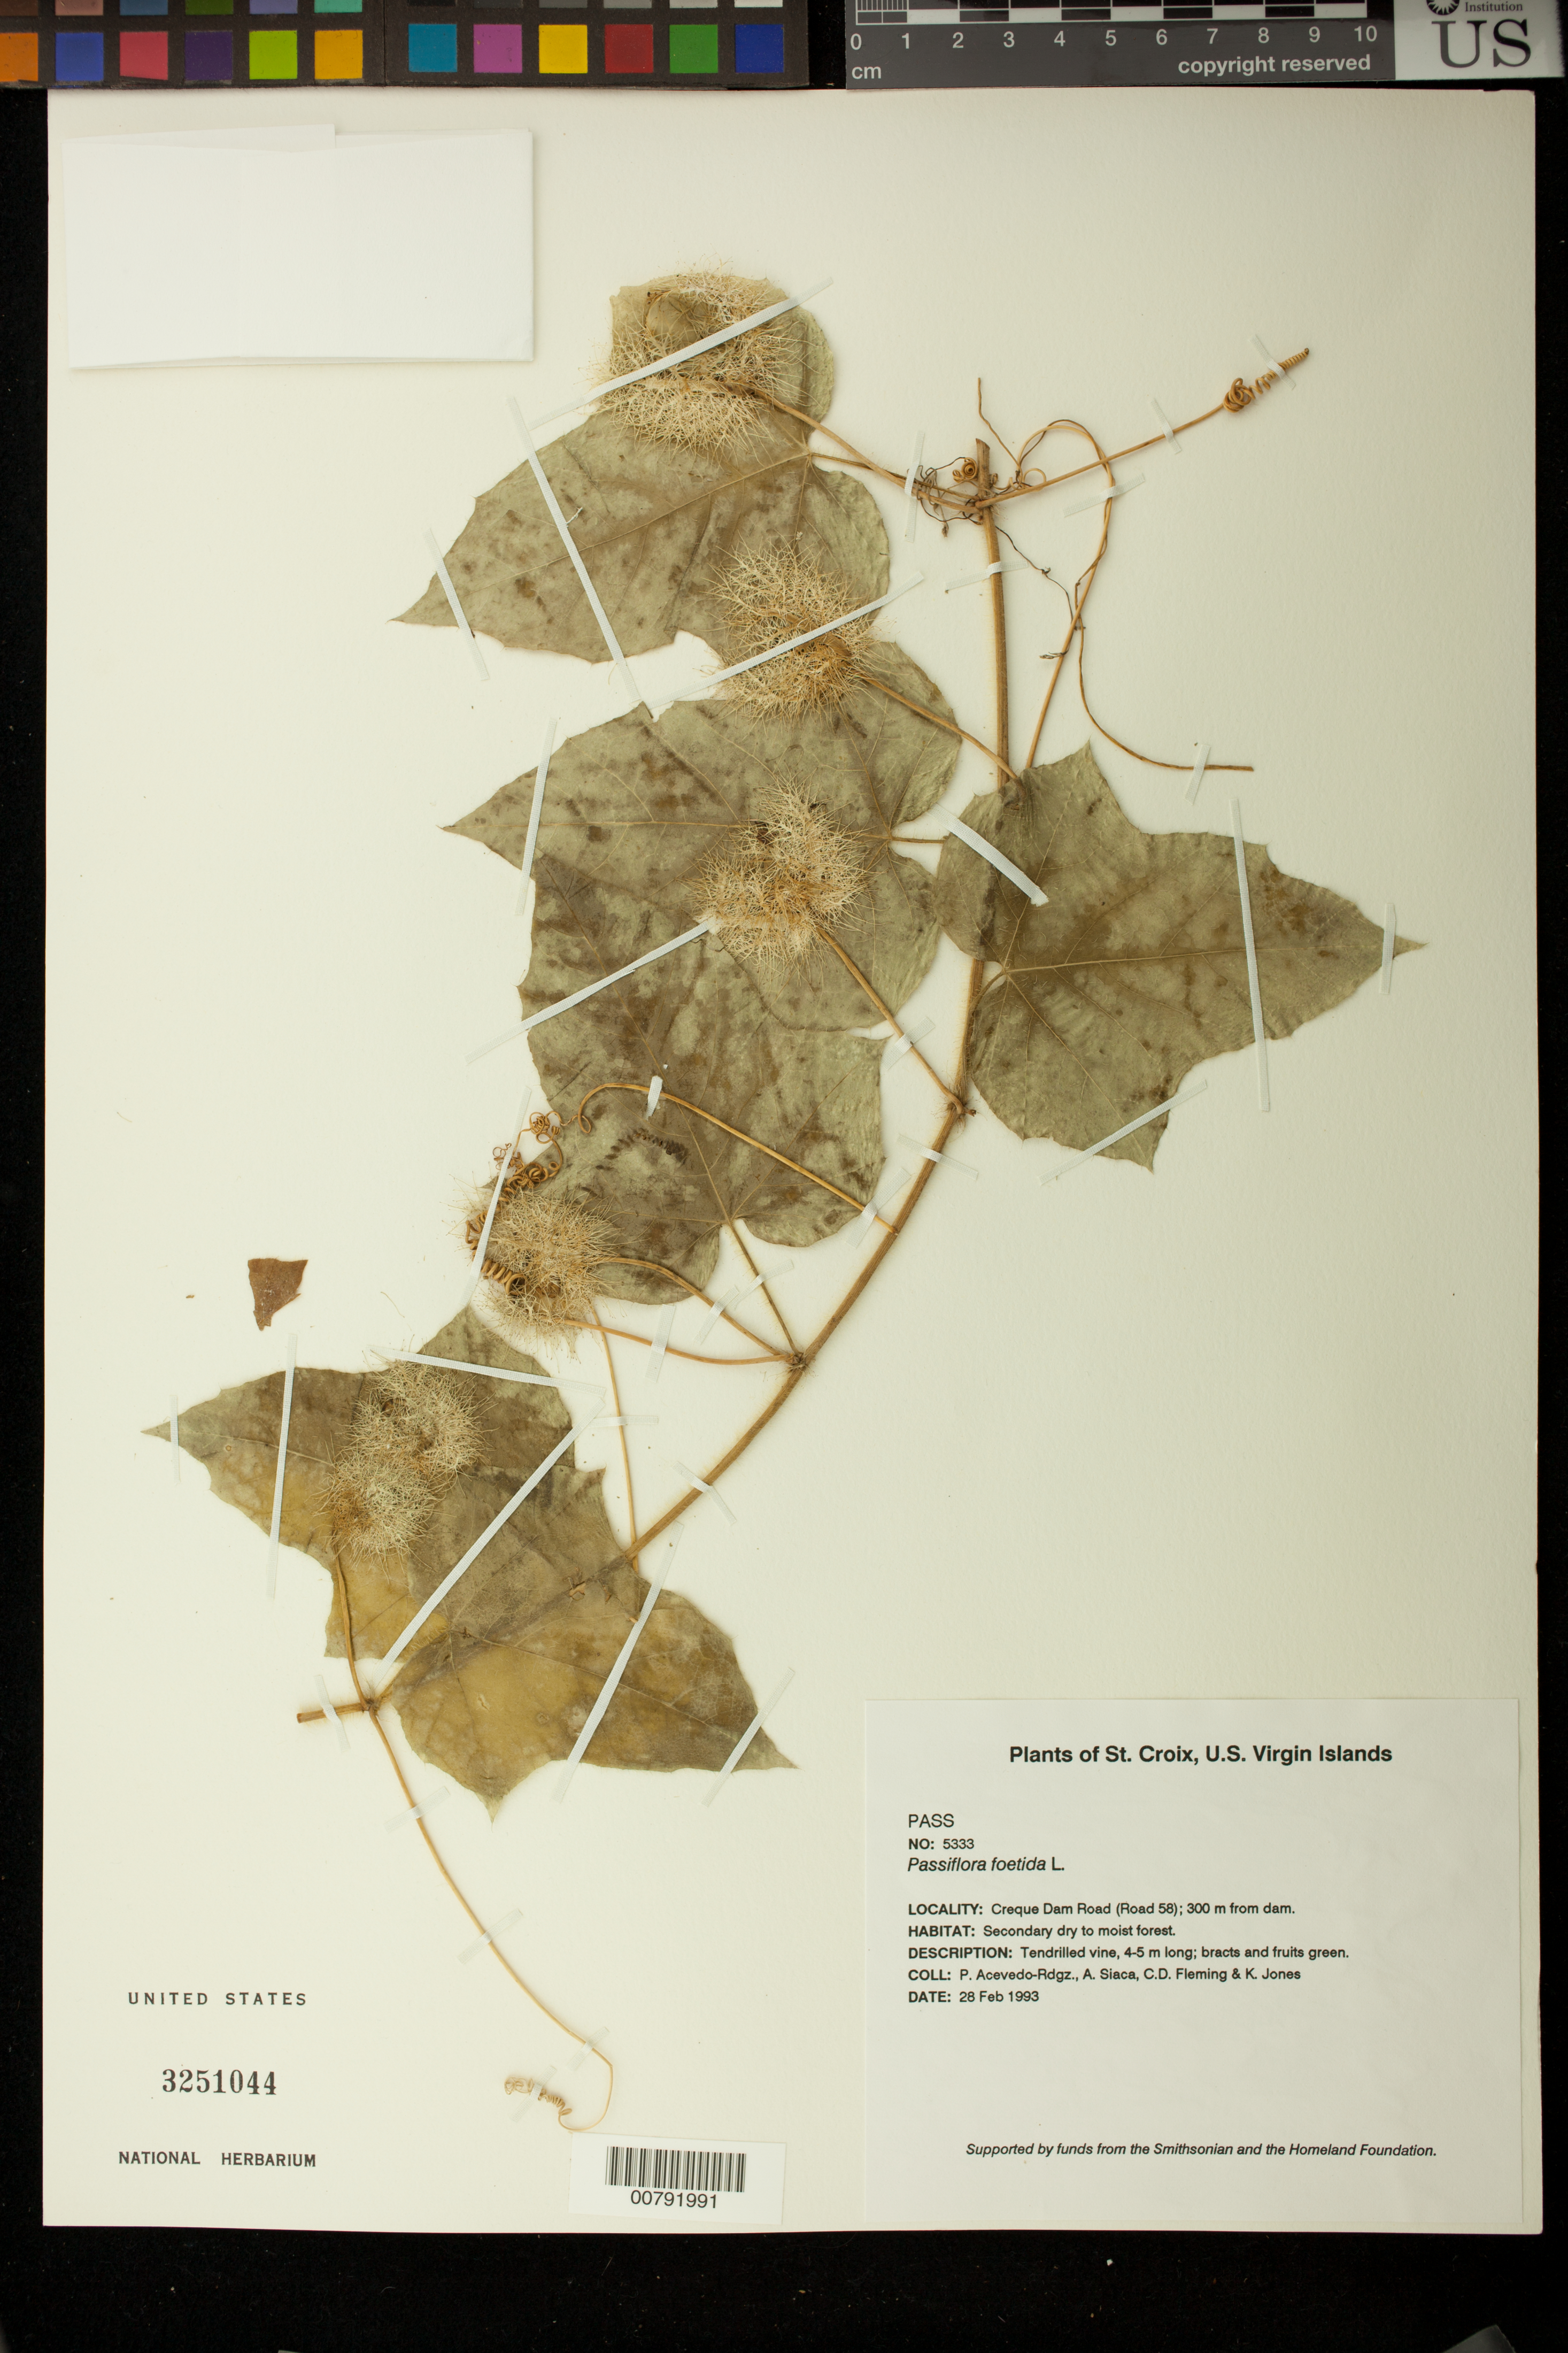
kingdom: Plantae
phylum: Tracheophyta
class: Magnoliopsida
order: Malpighiales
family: Passifloraceae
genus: Passiflora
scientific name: Passiflora foetida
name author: L.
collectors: P. Acevedo-Rodr., A. Siaca, C. Fleming & K. Jones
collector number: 5333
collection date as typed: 28 Feb 1993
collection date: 1993-02-28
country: U.S. Virgin Islands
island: St. Croix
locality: Creque Dam Road (Road 58); 300 m from dam.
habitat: Secondary dry to moist forest.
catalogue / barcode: US 3251044